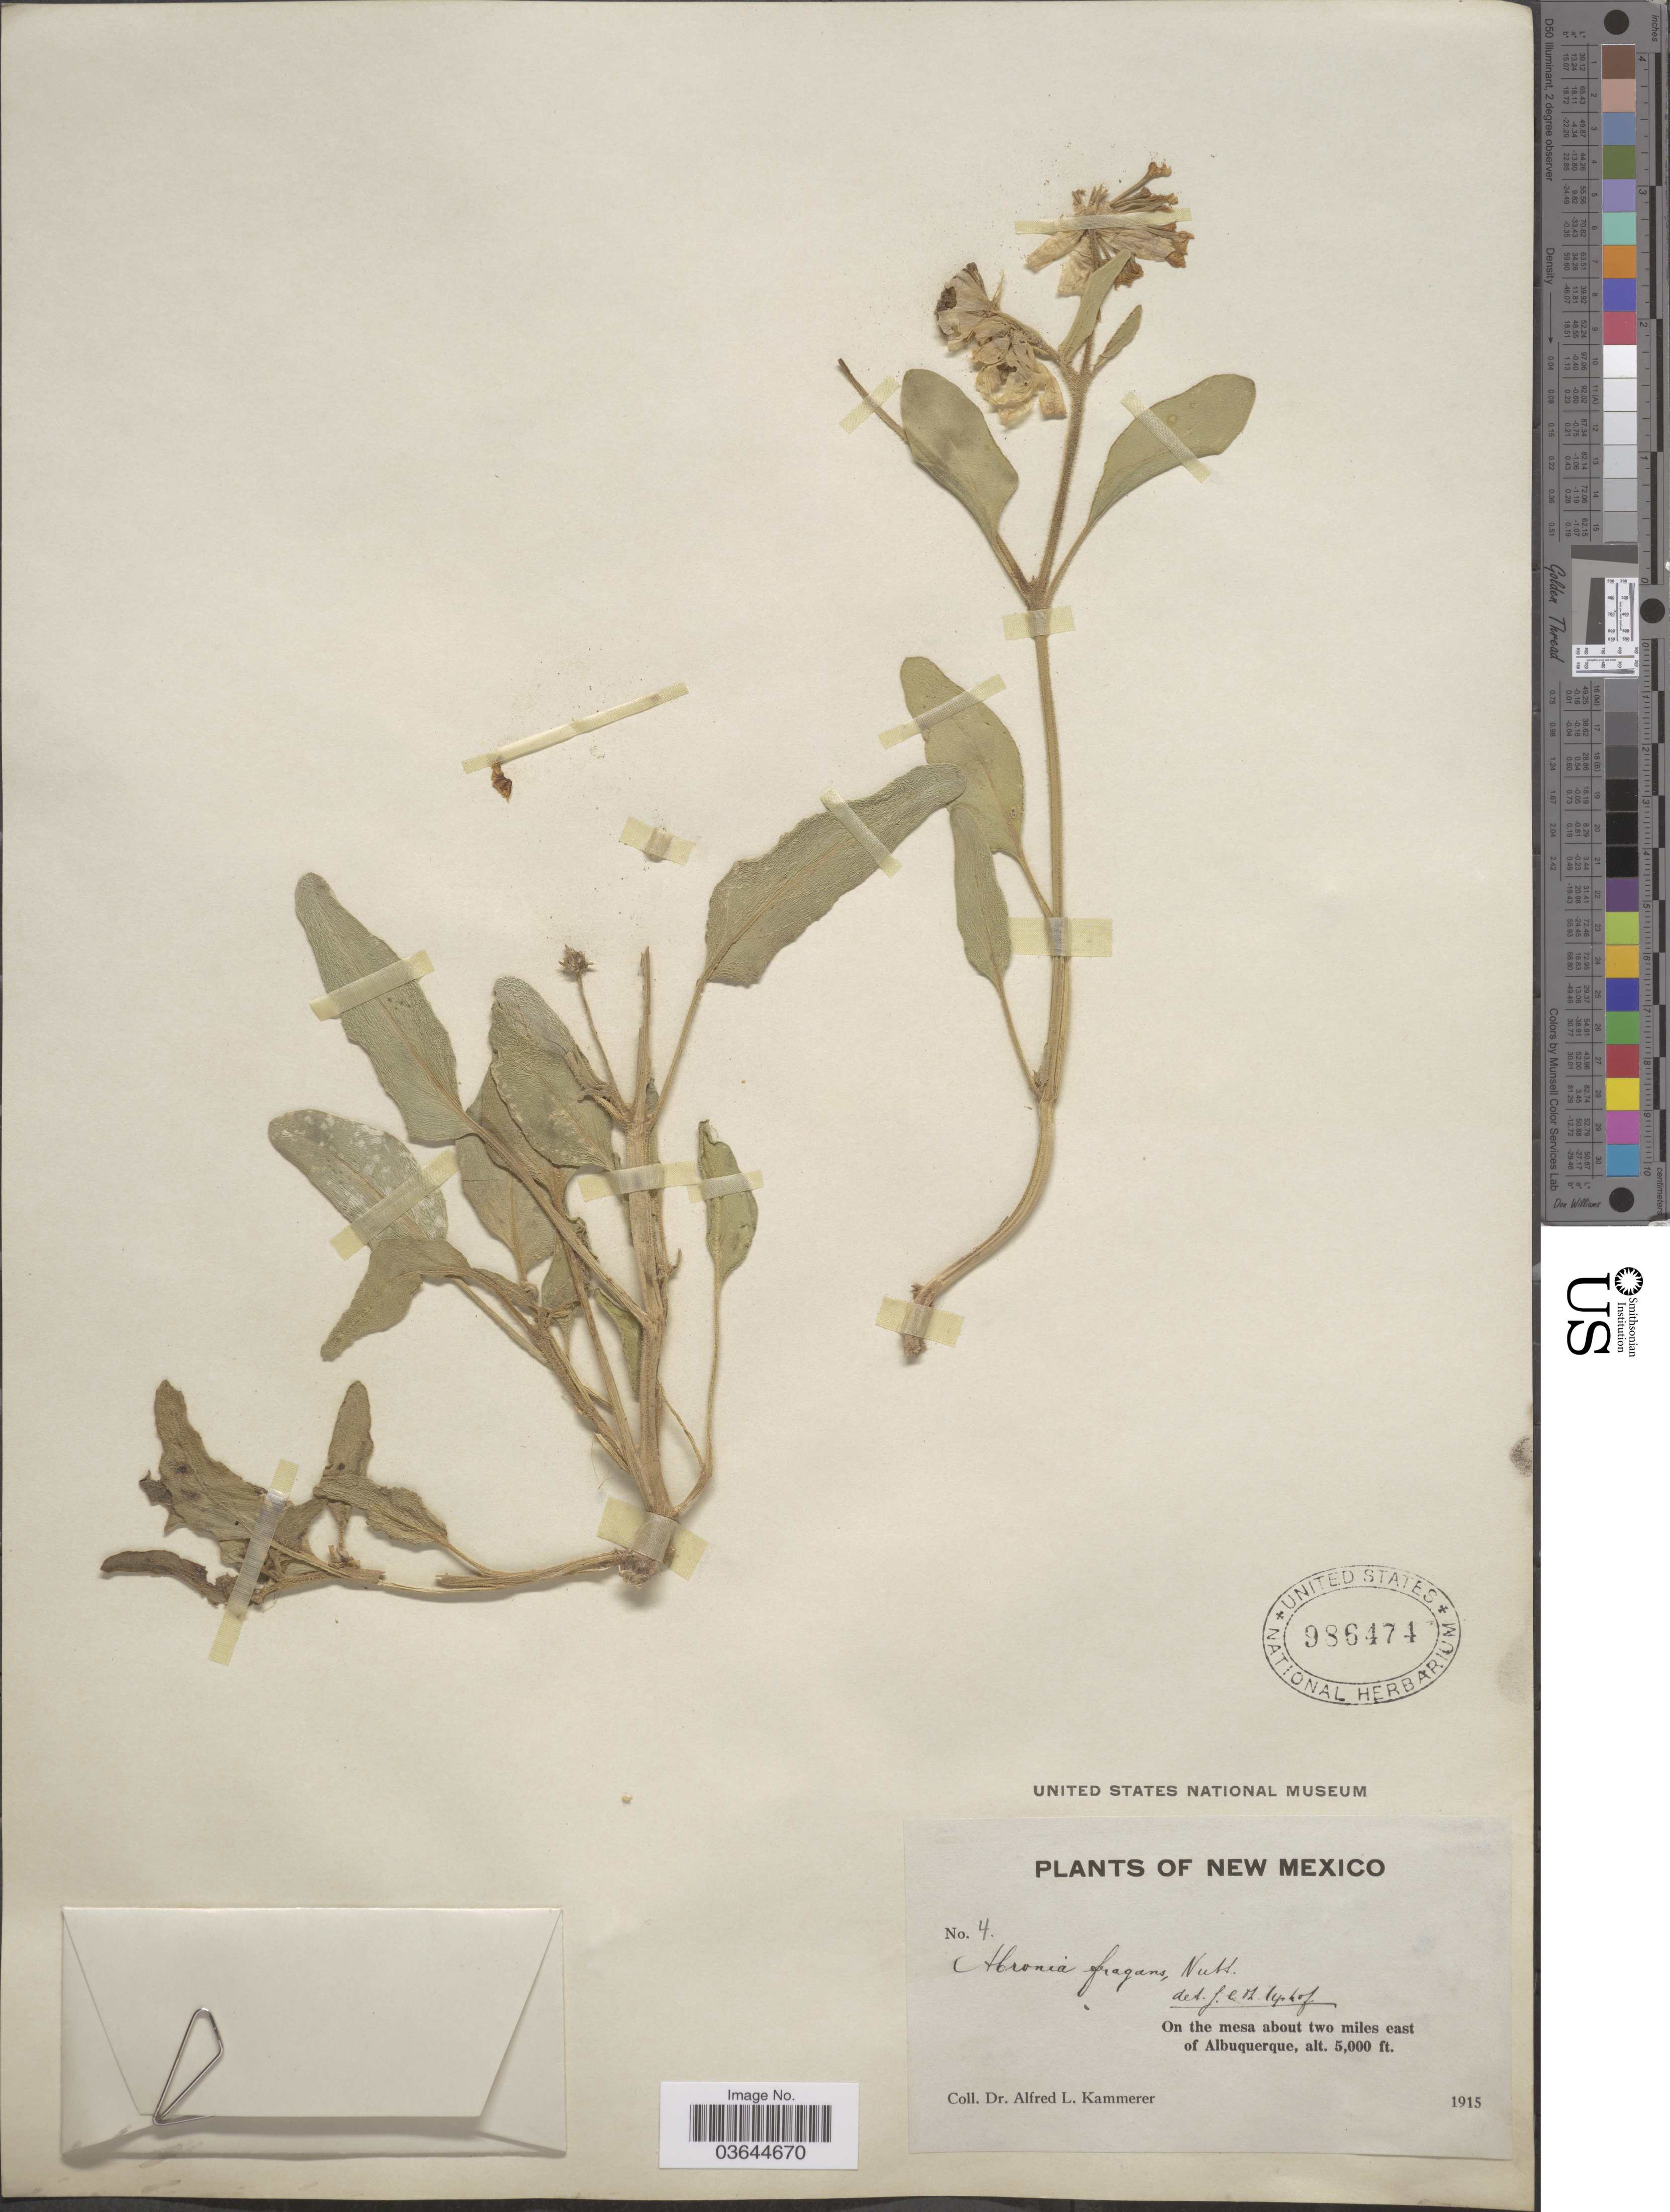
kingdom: Plantae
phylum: Tracheophyta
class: Magnoliopsida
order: Caryophyllales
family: Nyctaginaceae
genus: Abronia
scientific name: Abronia fragrans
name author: Nutt. ex Hook.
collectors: A. Kammerer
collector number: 4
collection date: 1915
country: United States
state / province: New Mexico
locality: On the mesa about two miles east of Albuquerque.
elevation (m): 1524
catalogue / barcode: US 986474